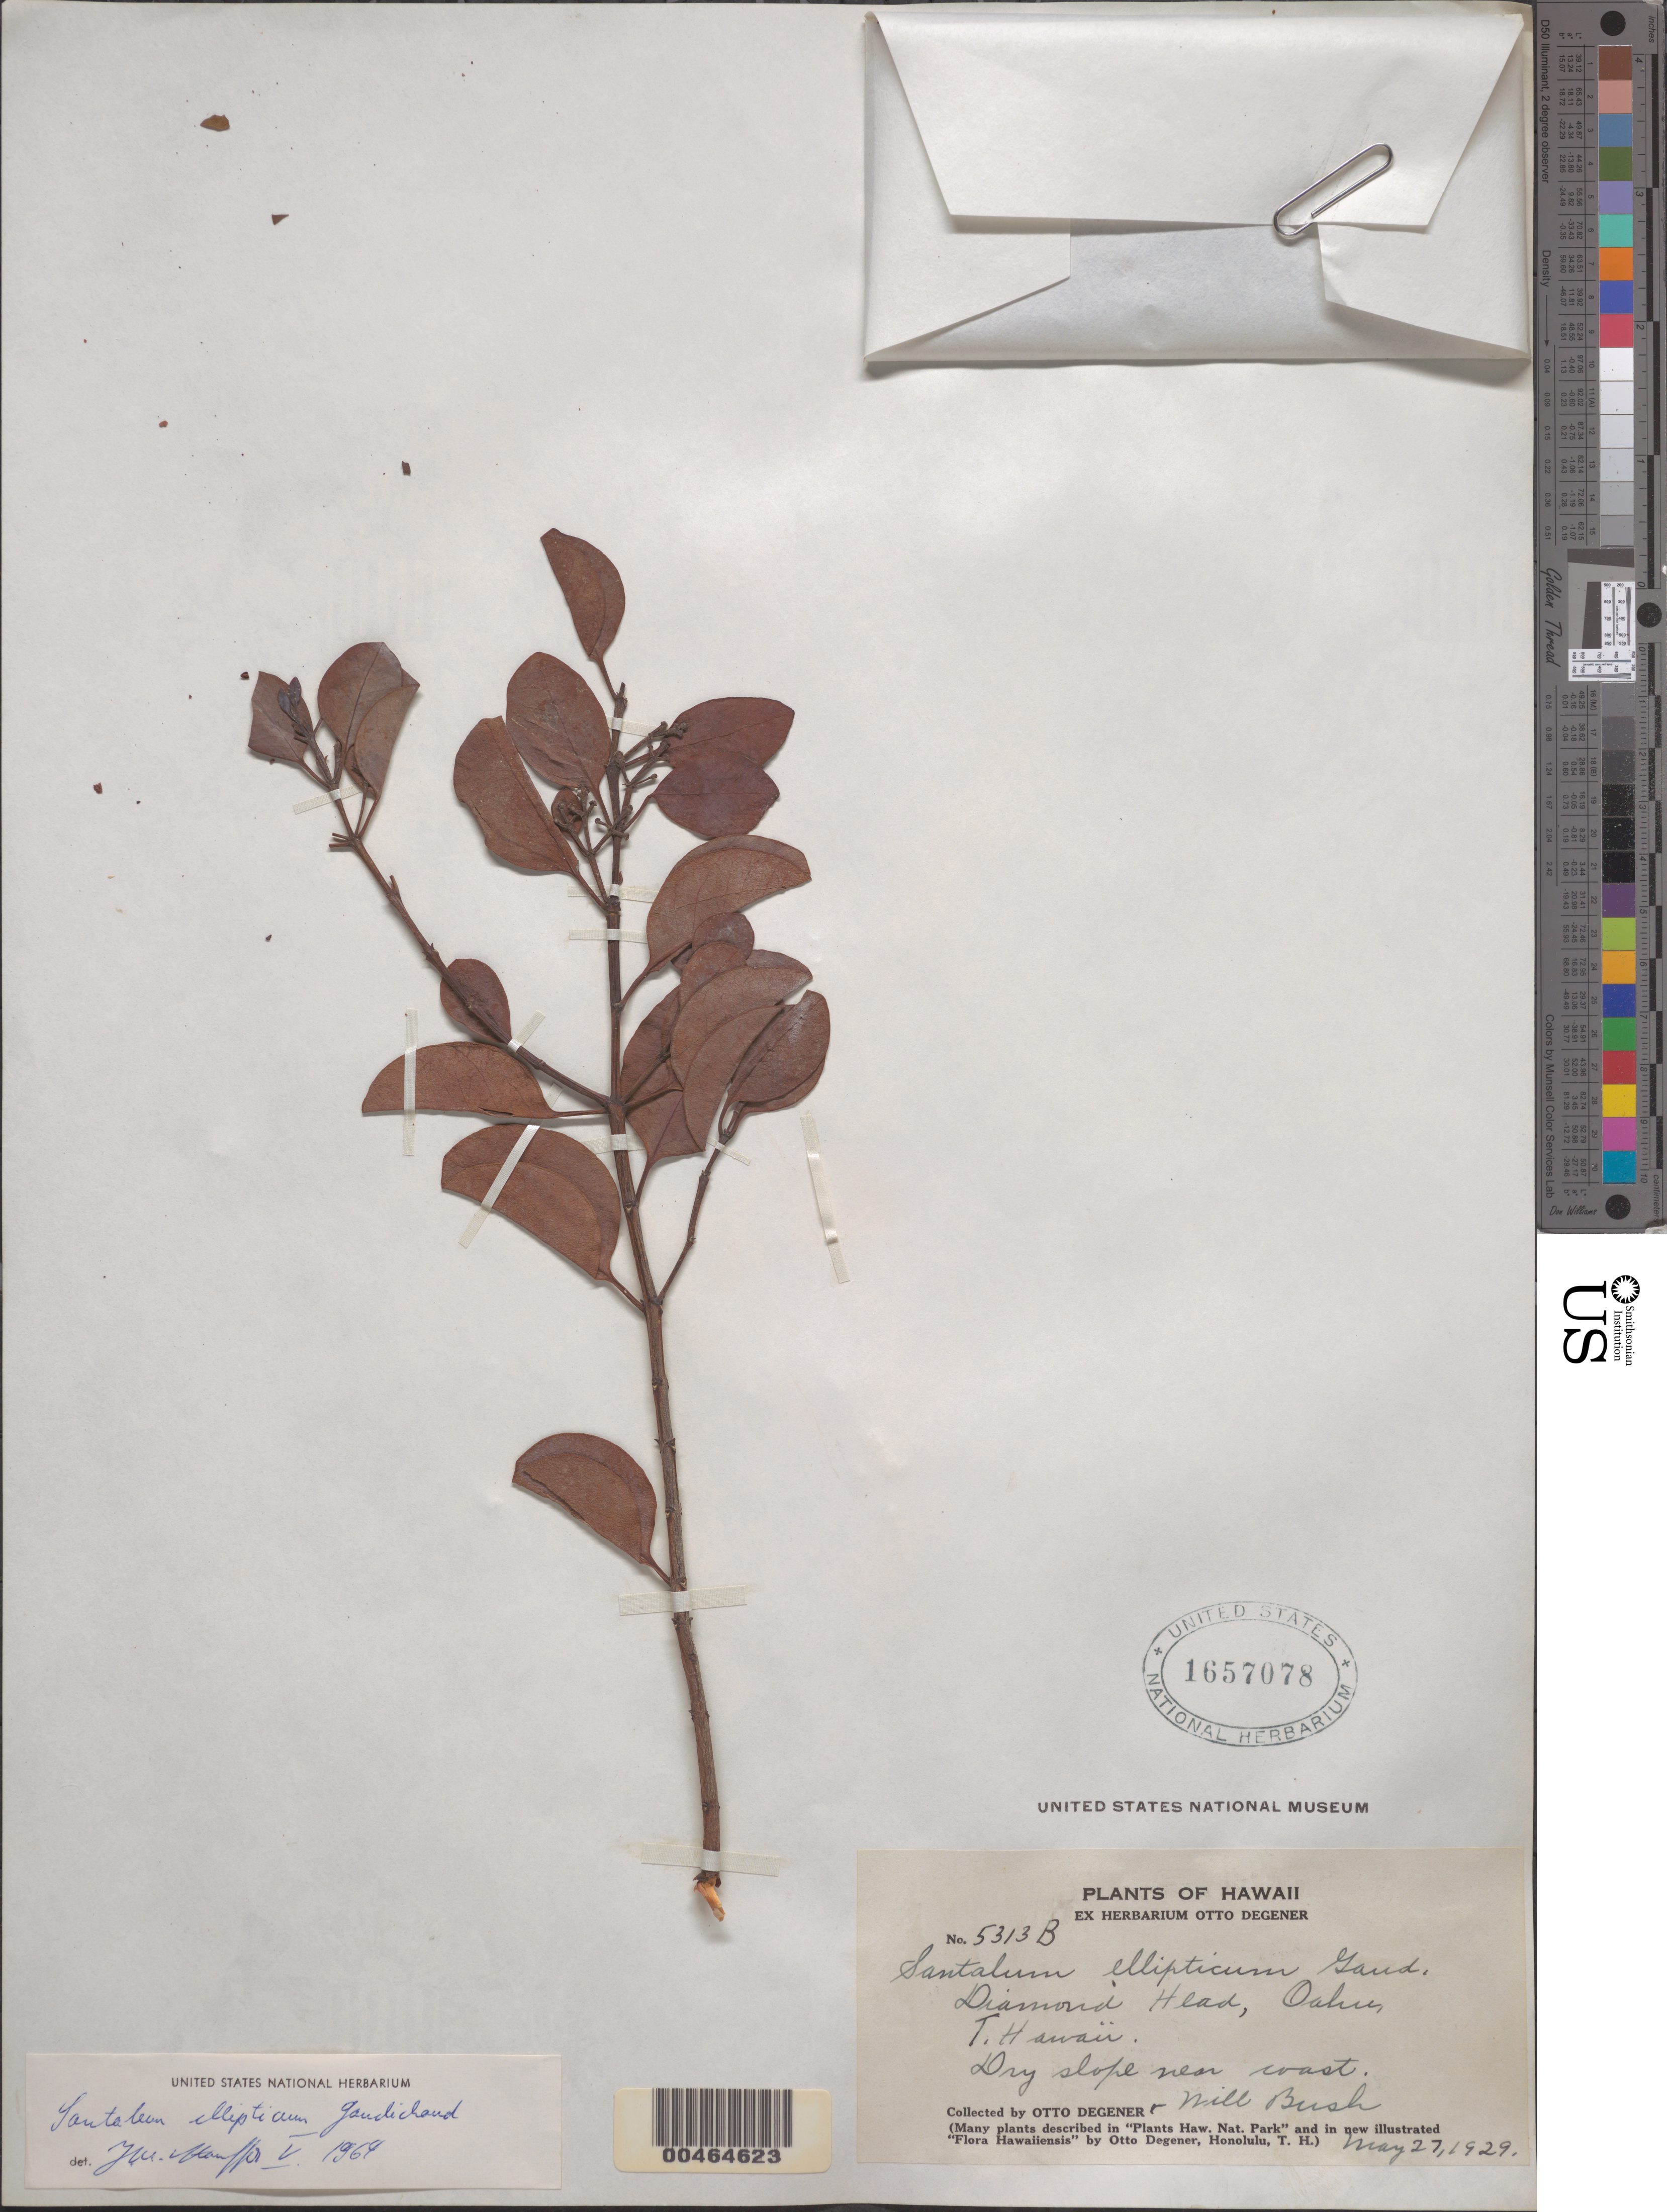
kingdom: Plantae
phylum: Tracheophyta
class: Magnoliopsida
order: Santalales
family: Santalaceae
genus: Santalum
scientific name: Santalum ellipticum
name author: Gaudich.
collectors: O. Degener & W. Bush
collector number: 5313B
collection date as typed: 27 May 1929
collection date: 1929-05-27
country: United States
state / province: Hawaii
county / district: Honolulu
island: Oahu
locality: Dry slope near coast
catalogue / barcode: US 1657078